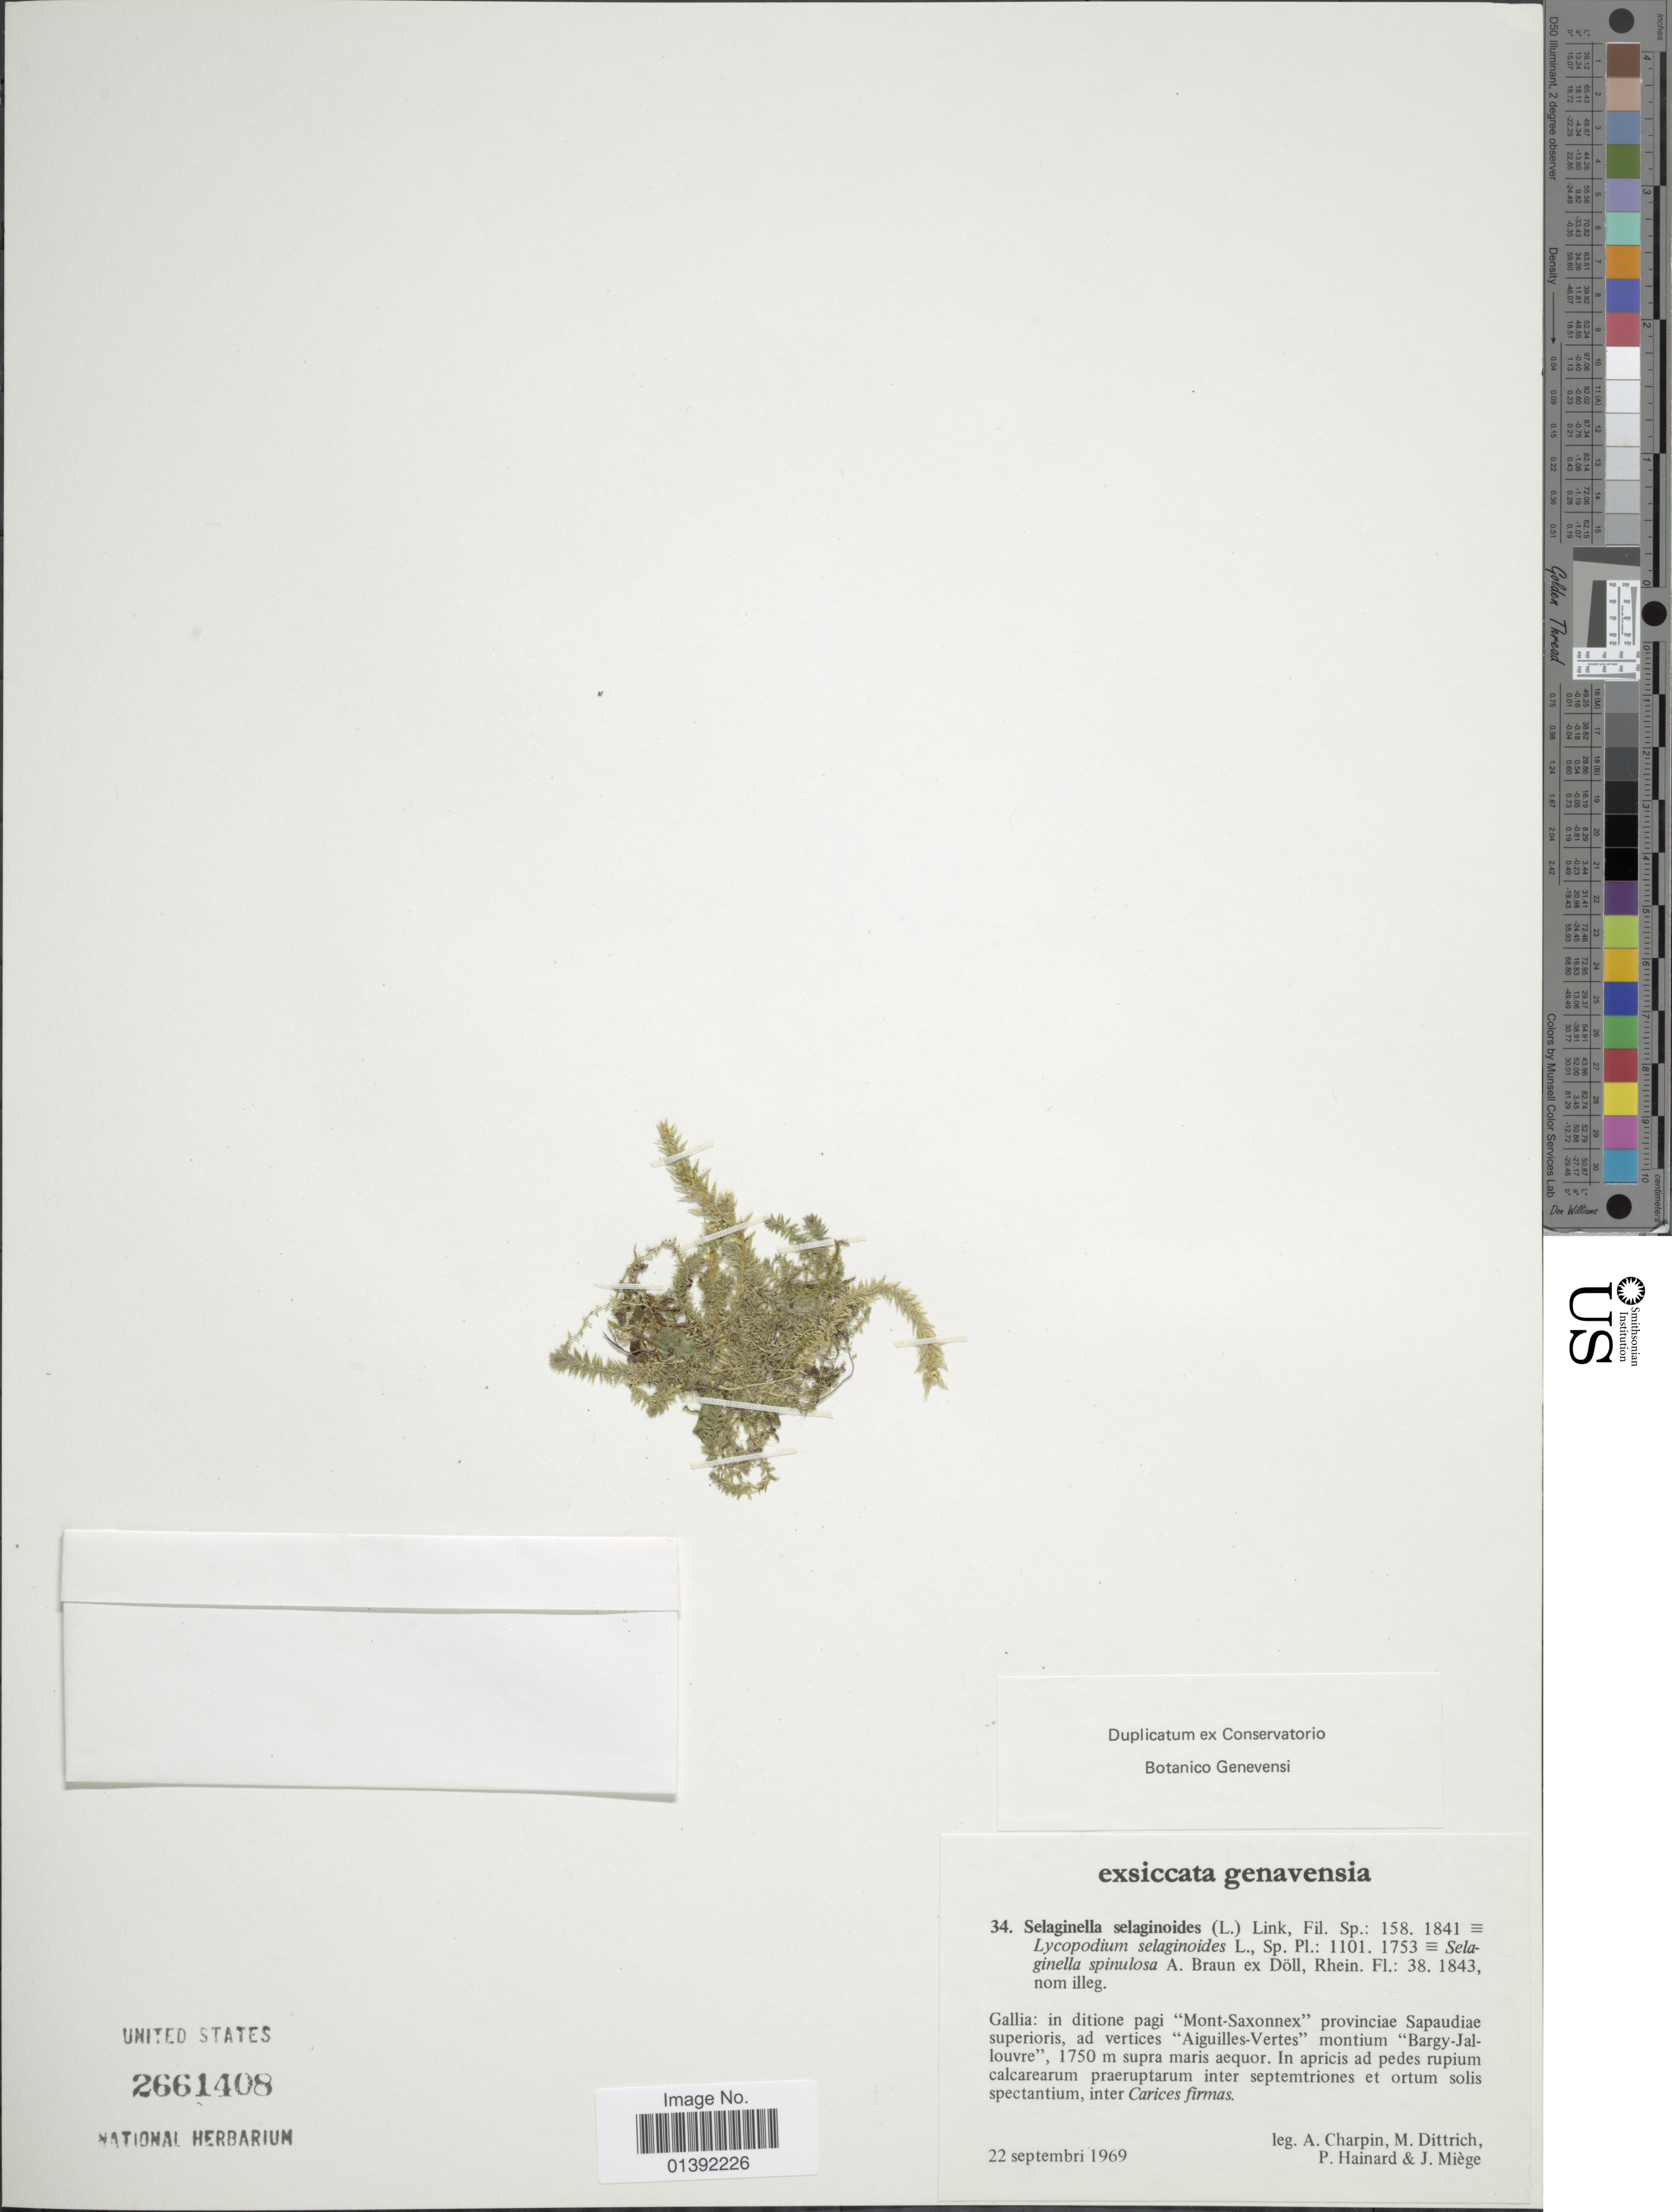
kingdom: Plantae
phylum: Tracheophyta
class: Lycopodiopsida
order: Selaginellales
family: Selaginellaceae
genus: Selaginella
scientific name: Selaginella selaginoides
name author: (L.) Link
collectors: A. Charpin, M. Dittrich, P. Hainard & J. Miége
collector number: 34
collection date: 1969-09-22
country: France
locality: Genavensia, Gallia: in ditione pagi "Mont-Saxonnex" provinciae Sapaudiae superior, ad vertices "Aiguilles-Vertes" montium "Bargy-Jallouvre"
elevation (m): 1750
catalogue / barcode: US 2661408